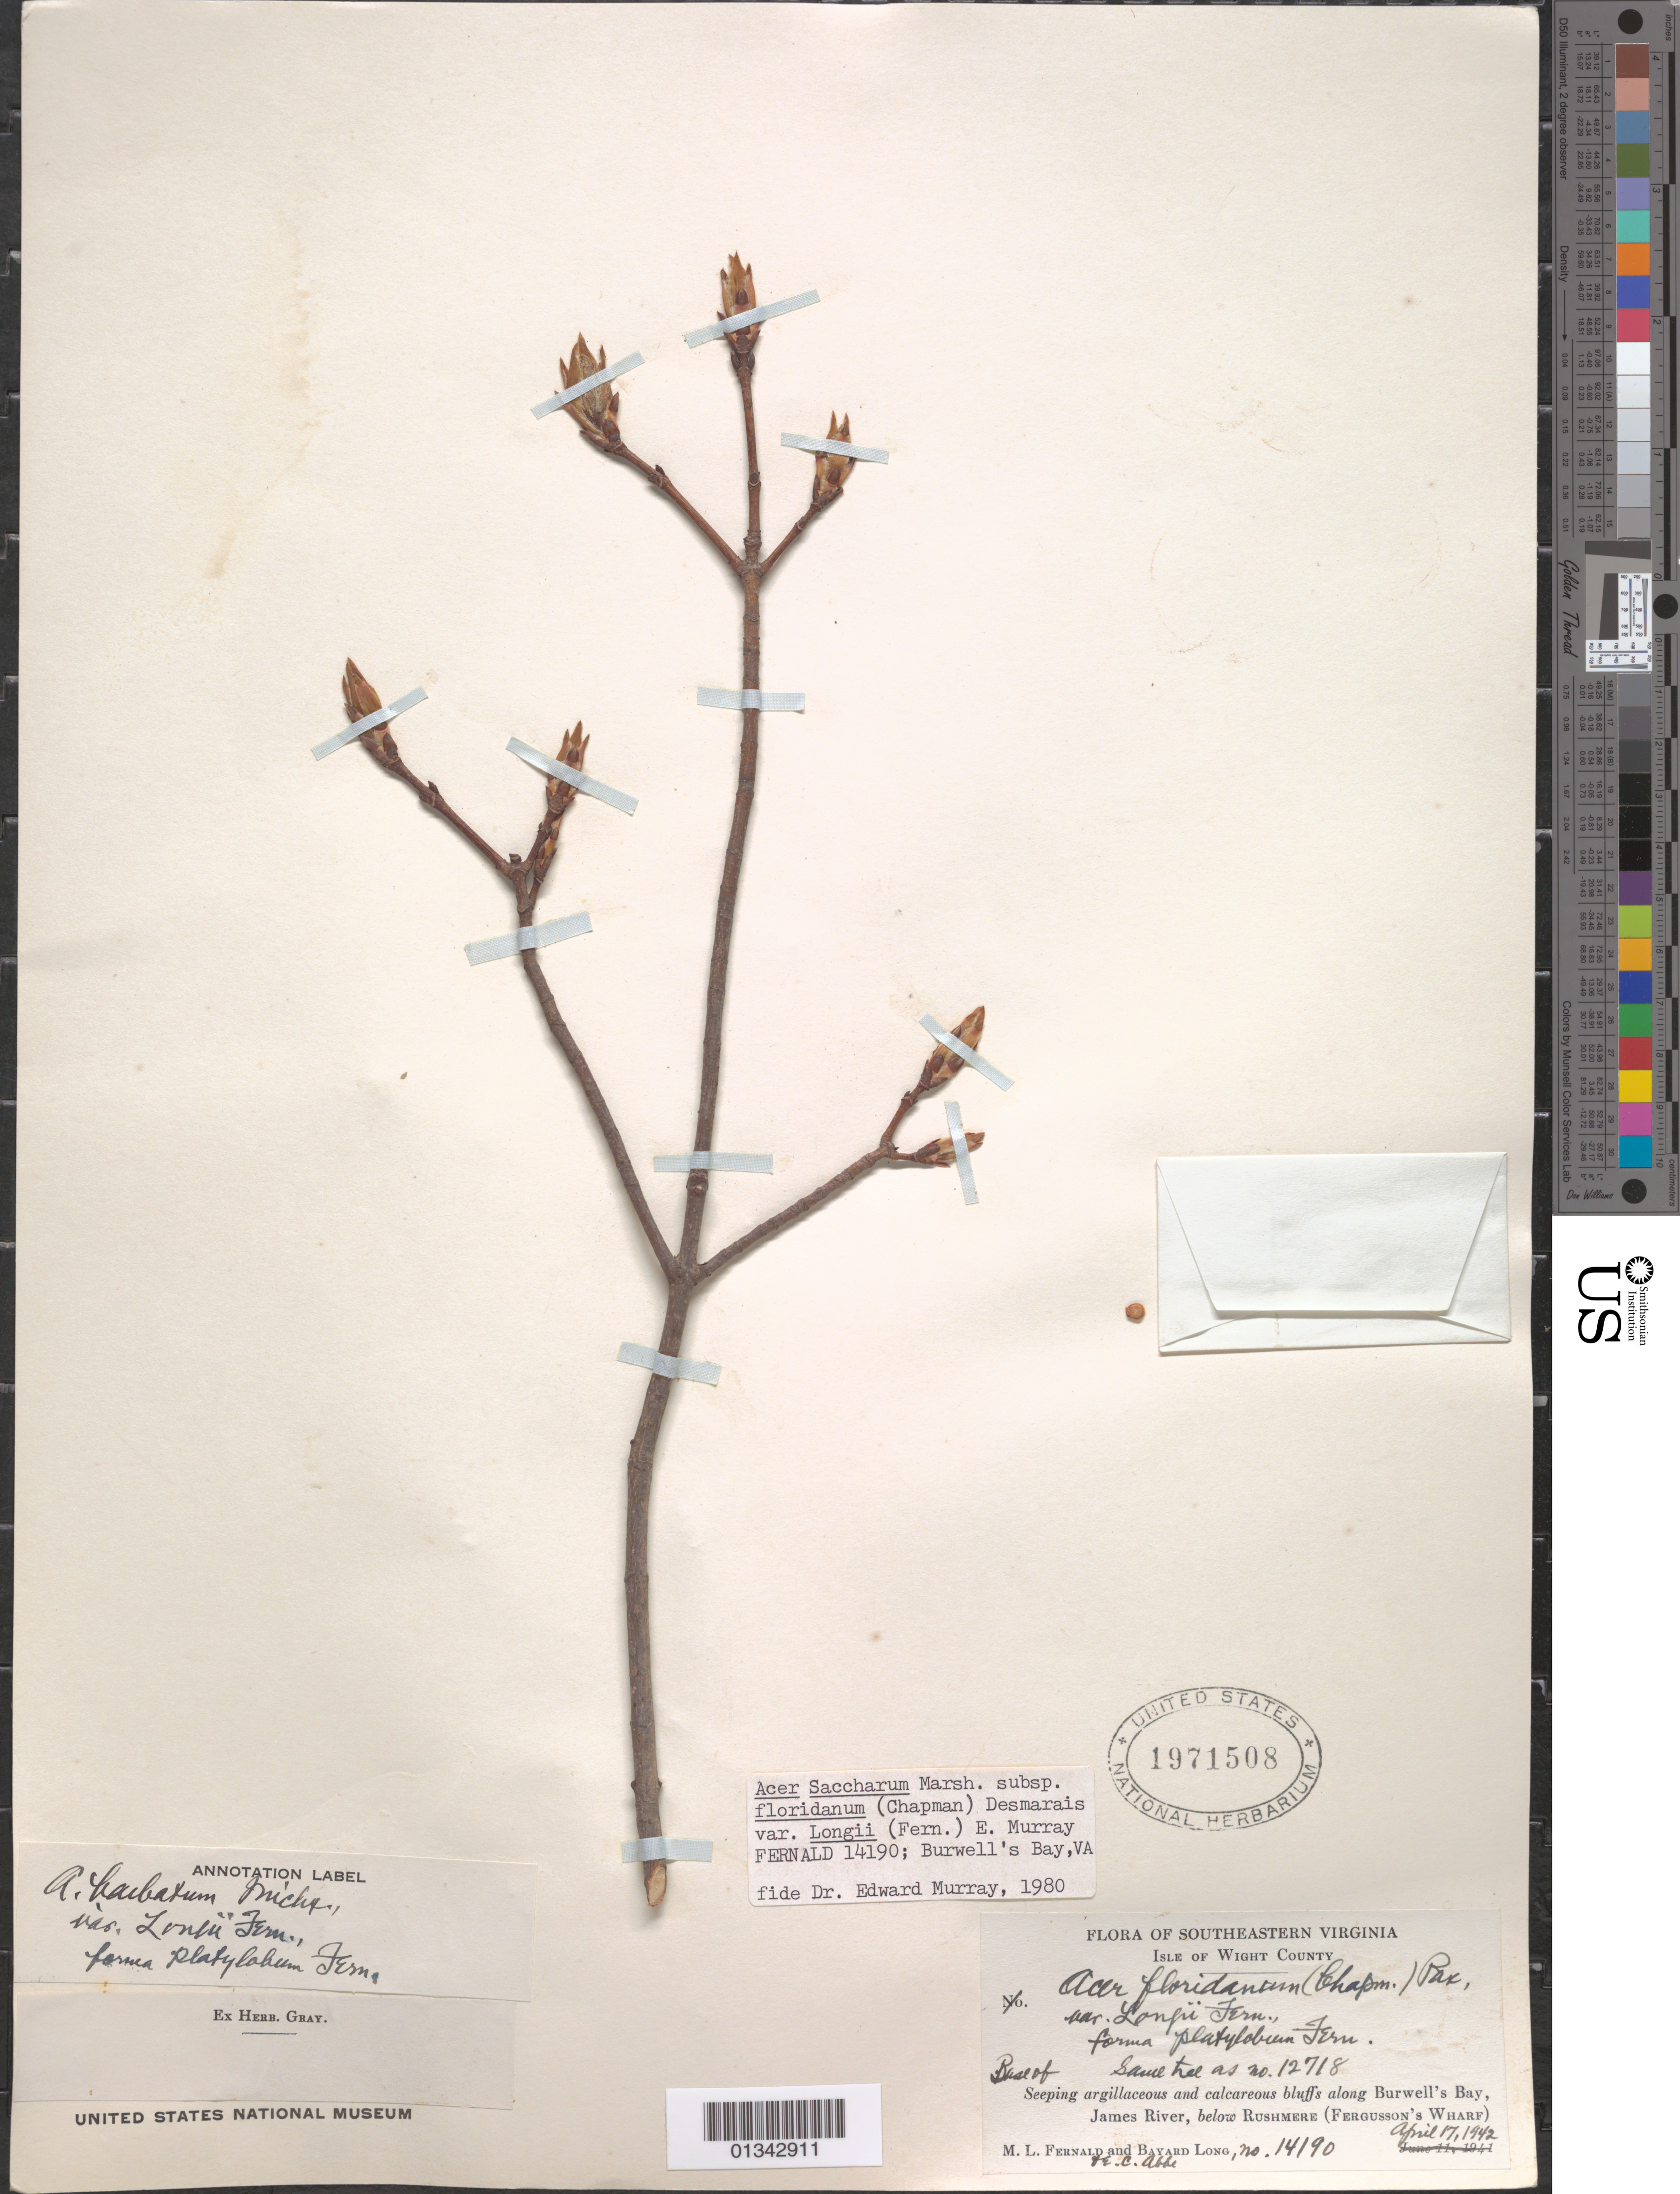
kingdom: Plantae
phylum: Tracheophyta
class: Magnoliopsida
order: Sapindales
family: Sapindaceae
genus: Acer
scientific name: Acer saccharum subsp. floridanum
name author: (Chapm.) Desmarais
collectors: M. L. Fernald, B. H. Long & E. C. Abbe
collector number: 14190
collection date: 1942-04-17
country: United States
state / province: Virginia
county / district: Isle of Wight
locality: Isle of Wight County, along Burwell's Bay, James River, below Rushmere (Fergusson's Wharf)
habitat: Base of seeping argillaceous and calcareous bluffs along bay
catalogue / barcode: US 1971508